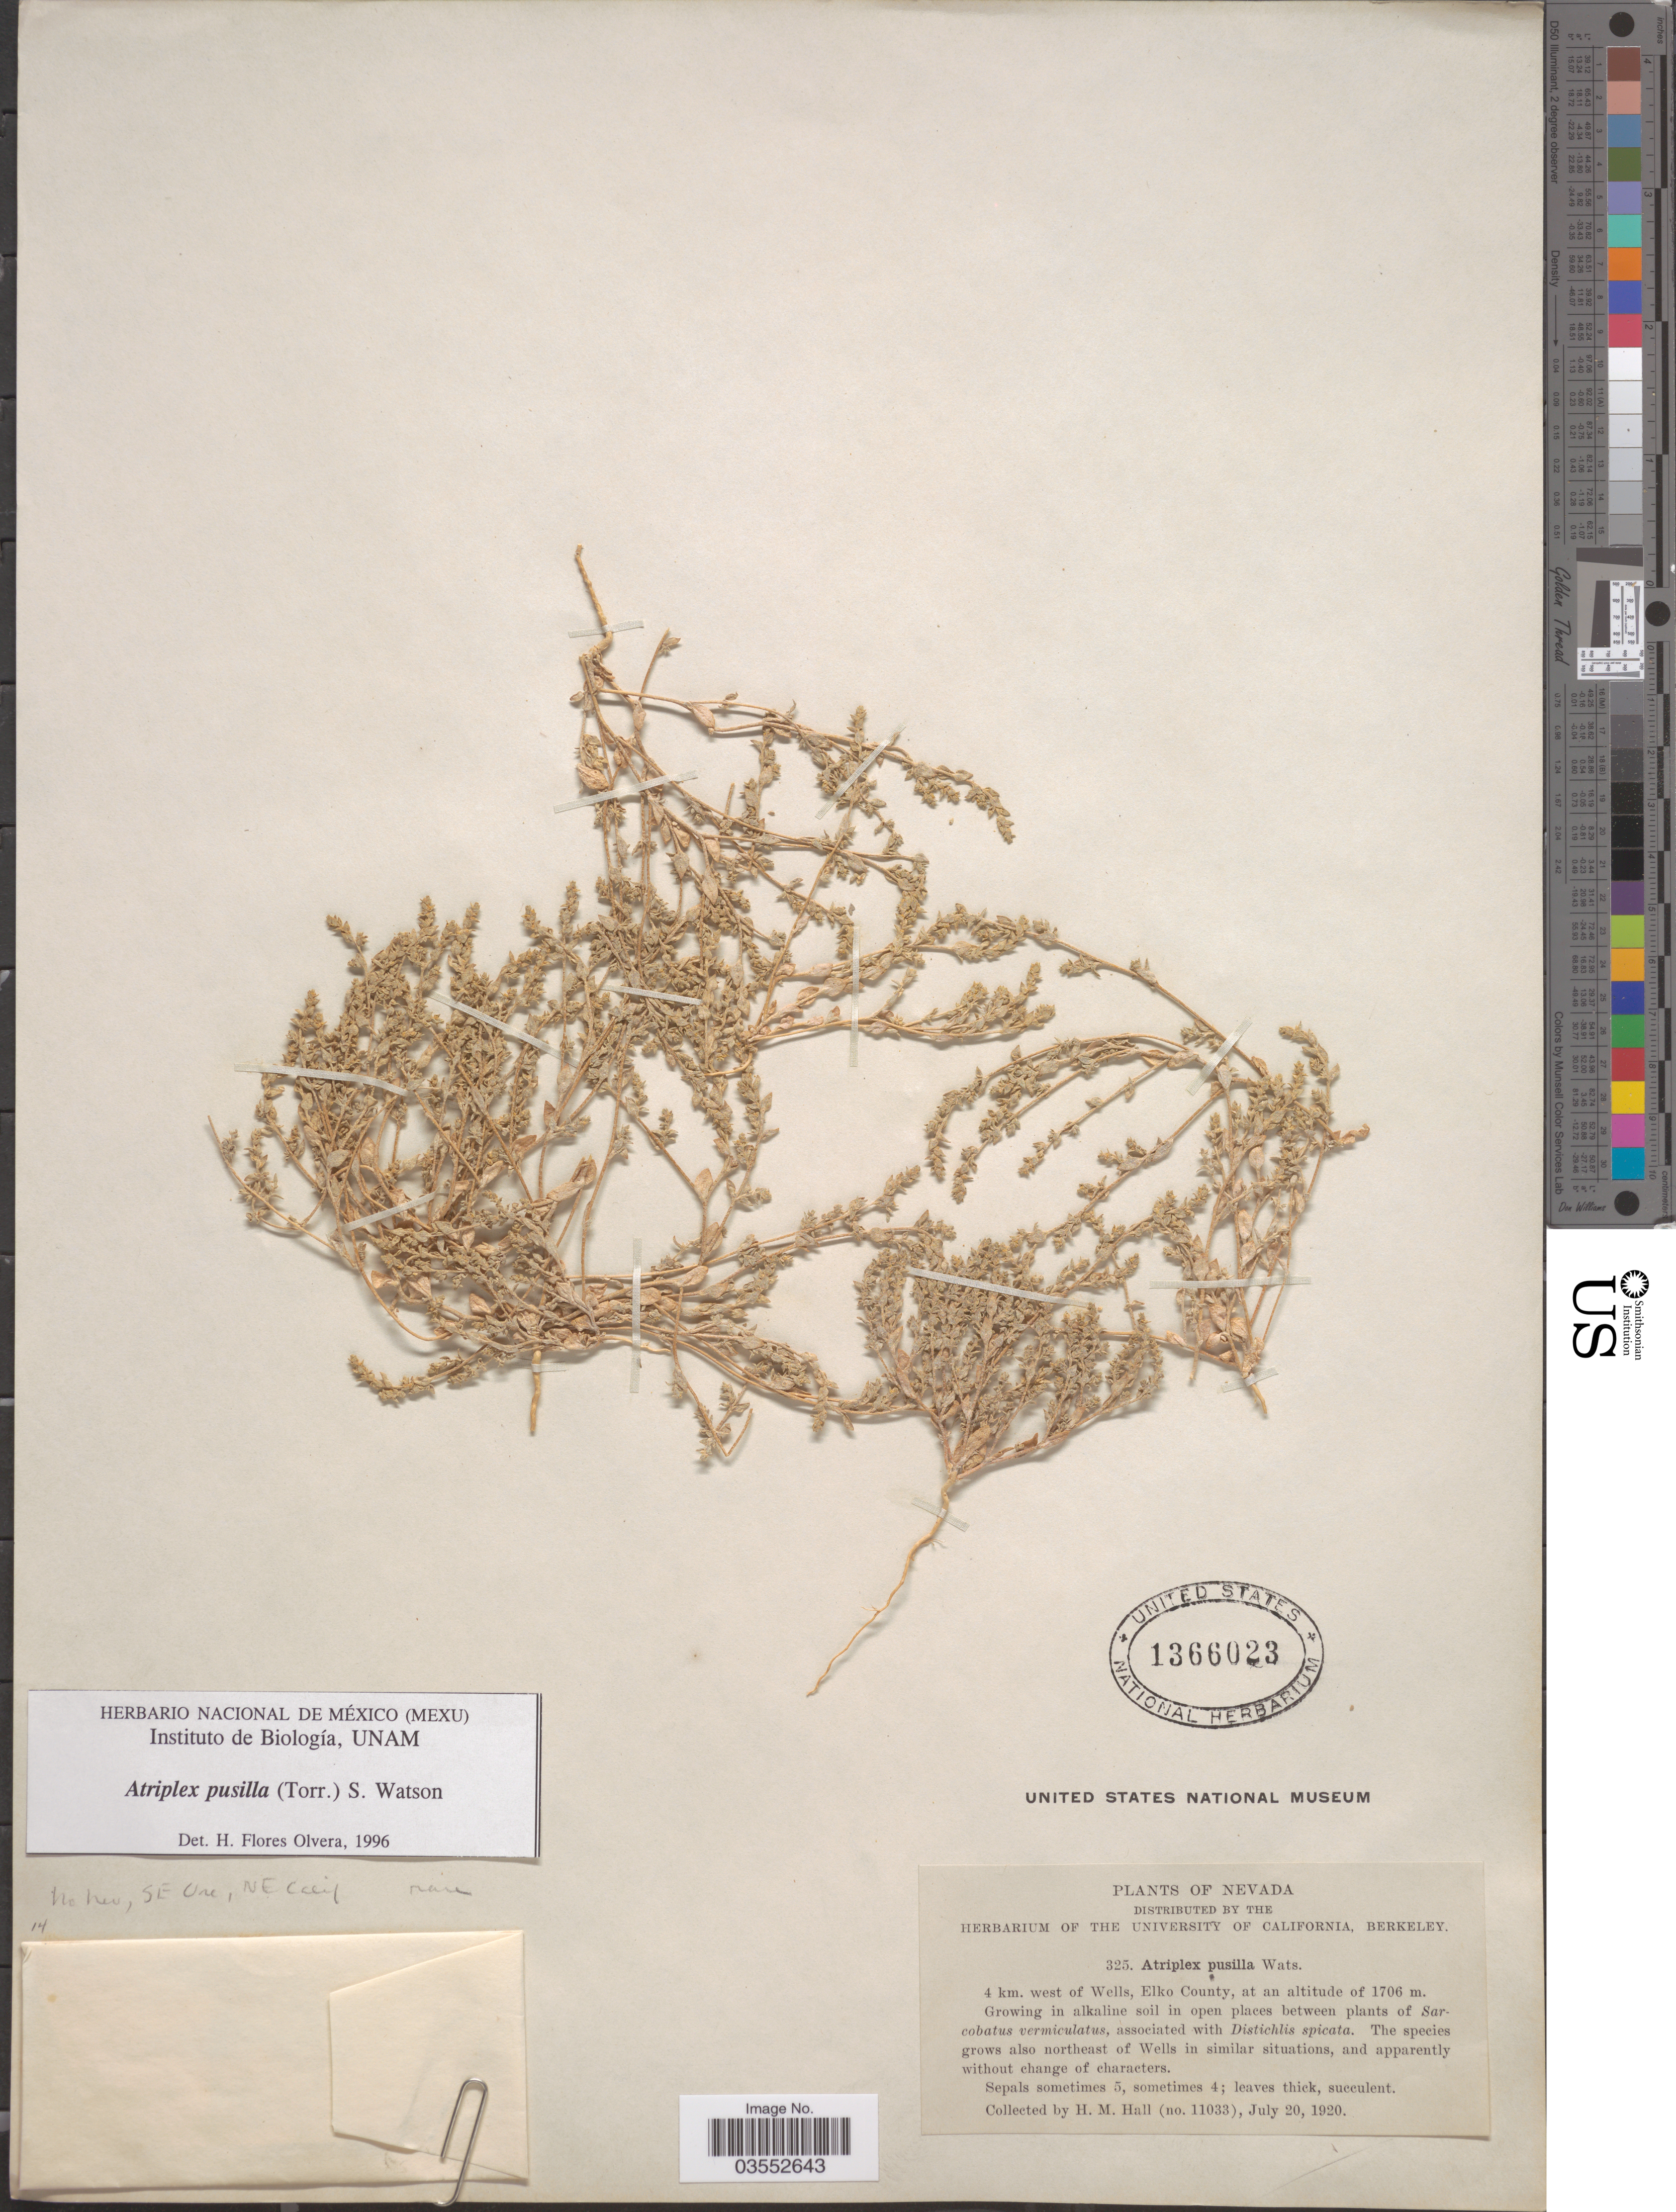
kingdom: Plantae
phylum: Tracheophyta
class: Magnoliopsida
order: Caryophyllales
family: Amaranthaceae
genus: Atriplex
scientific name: Atriplex rosea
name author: L.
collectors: H. M. Hall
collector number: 11033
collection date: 1920-07-20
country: United States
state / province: Nevada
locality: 4 km. west of Wells, Elko County. Northeast of Wells.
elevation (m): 1706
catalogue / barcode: US 1366023